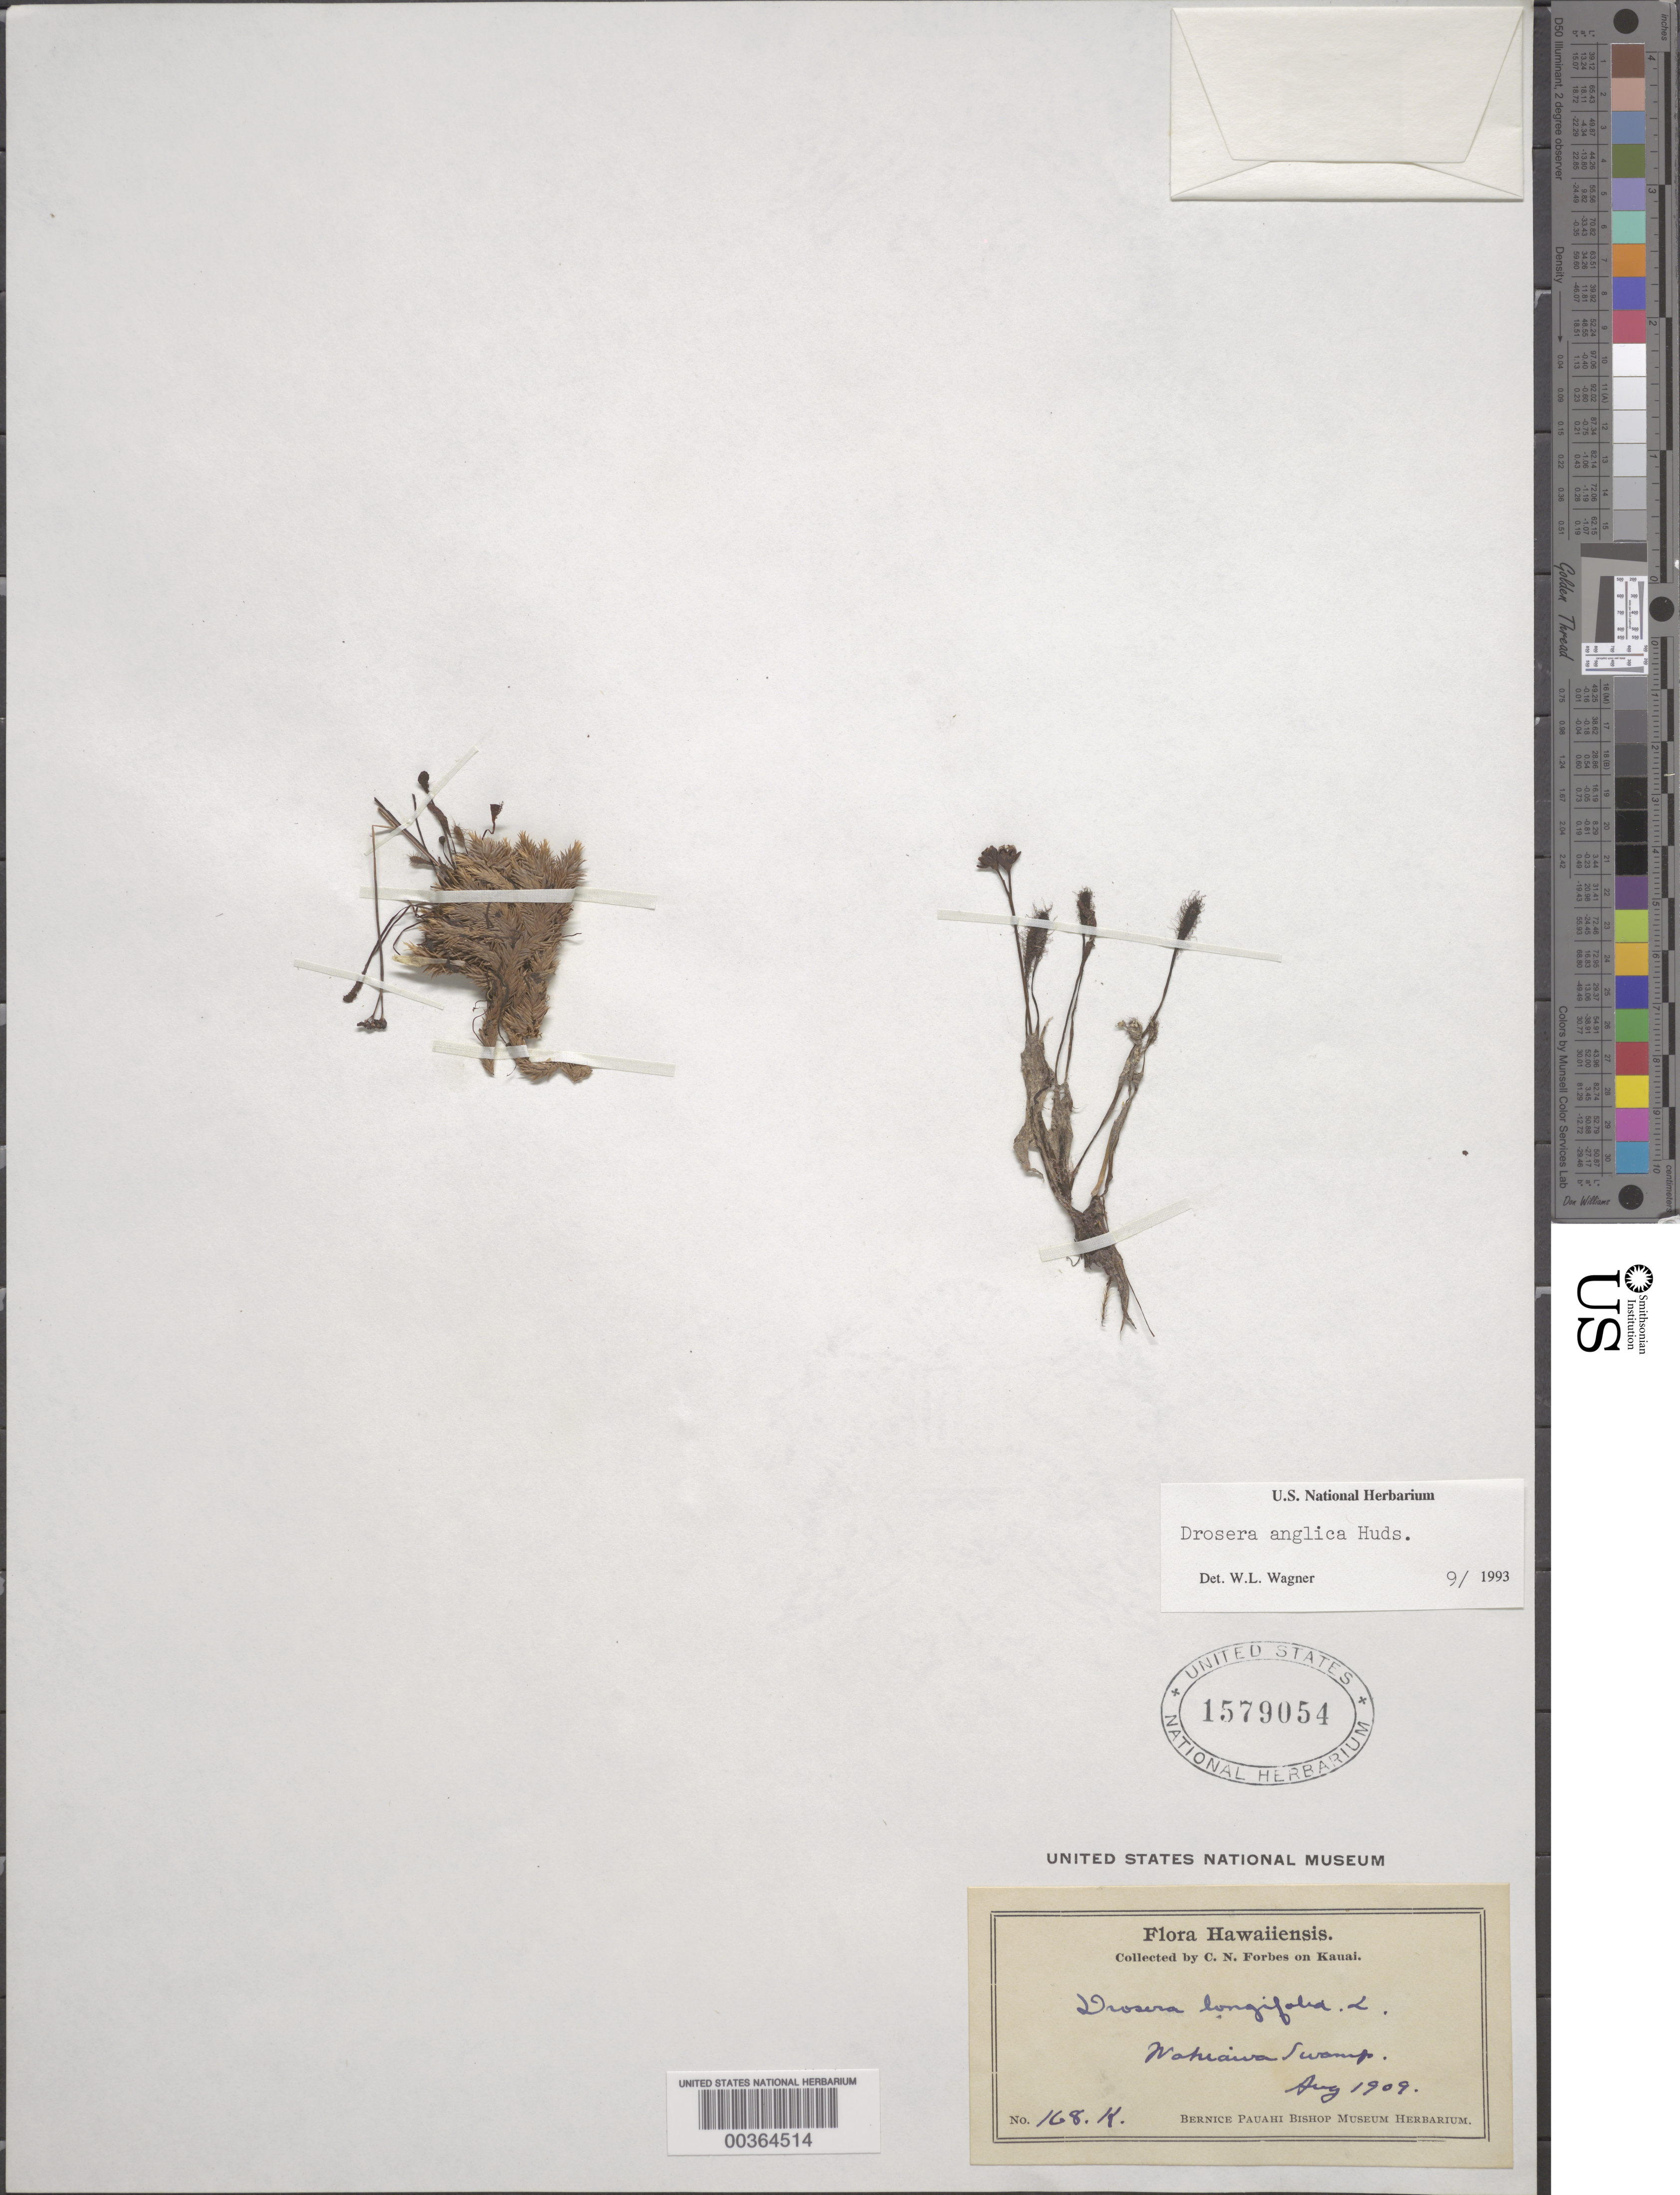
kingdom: Plantae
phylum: Tracheophyta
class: Magnoliopsida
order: Caryophyllales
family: Droseraceae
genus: Drosera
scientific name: Drosera anglica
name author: Huds.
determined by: Wagner, W. L., (BOT), Smithsonian Institution - National Museum of Natural History (UNITED STATES)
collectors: C. N. Forbes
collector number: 168.K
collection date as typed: Aug 1909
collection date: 1909-08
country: United States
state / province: Hawaii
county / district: Kauai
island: Kaua'i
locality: Wahiawa swamp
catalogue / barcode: US 1579054